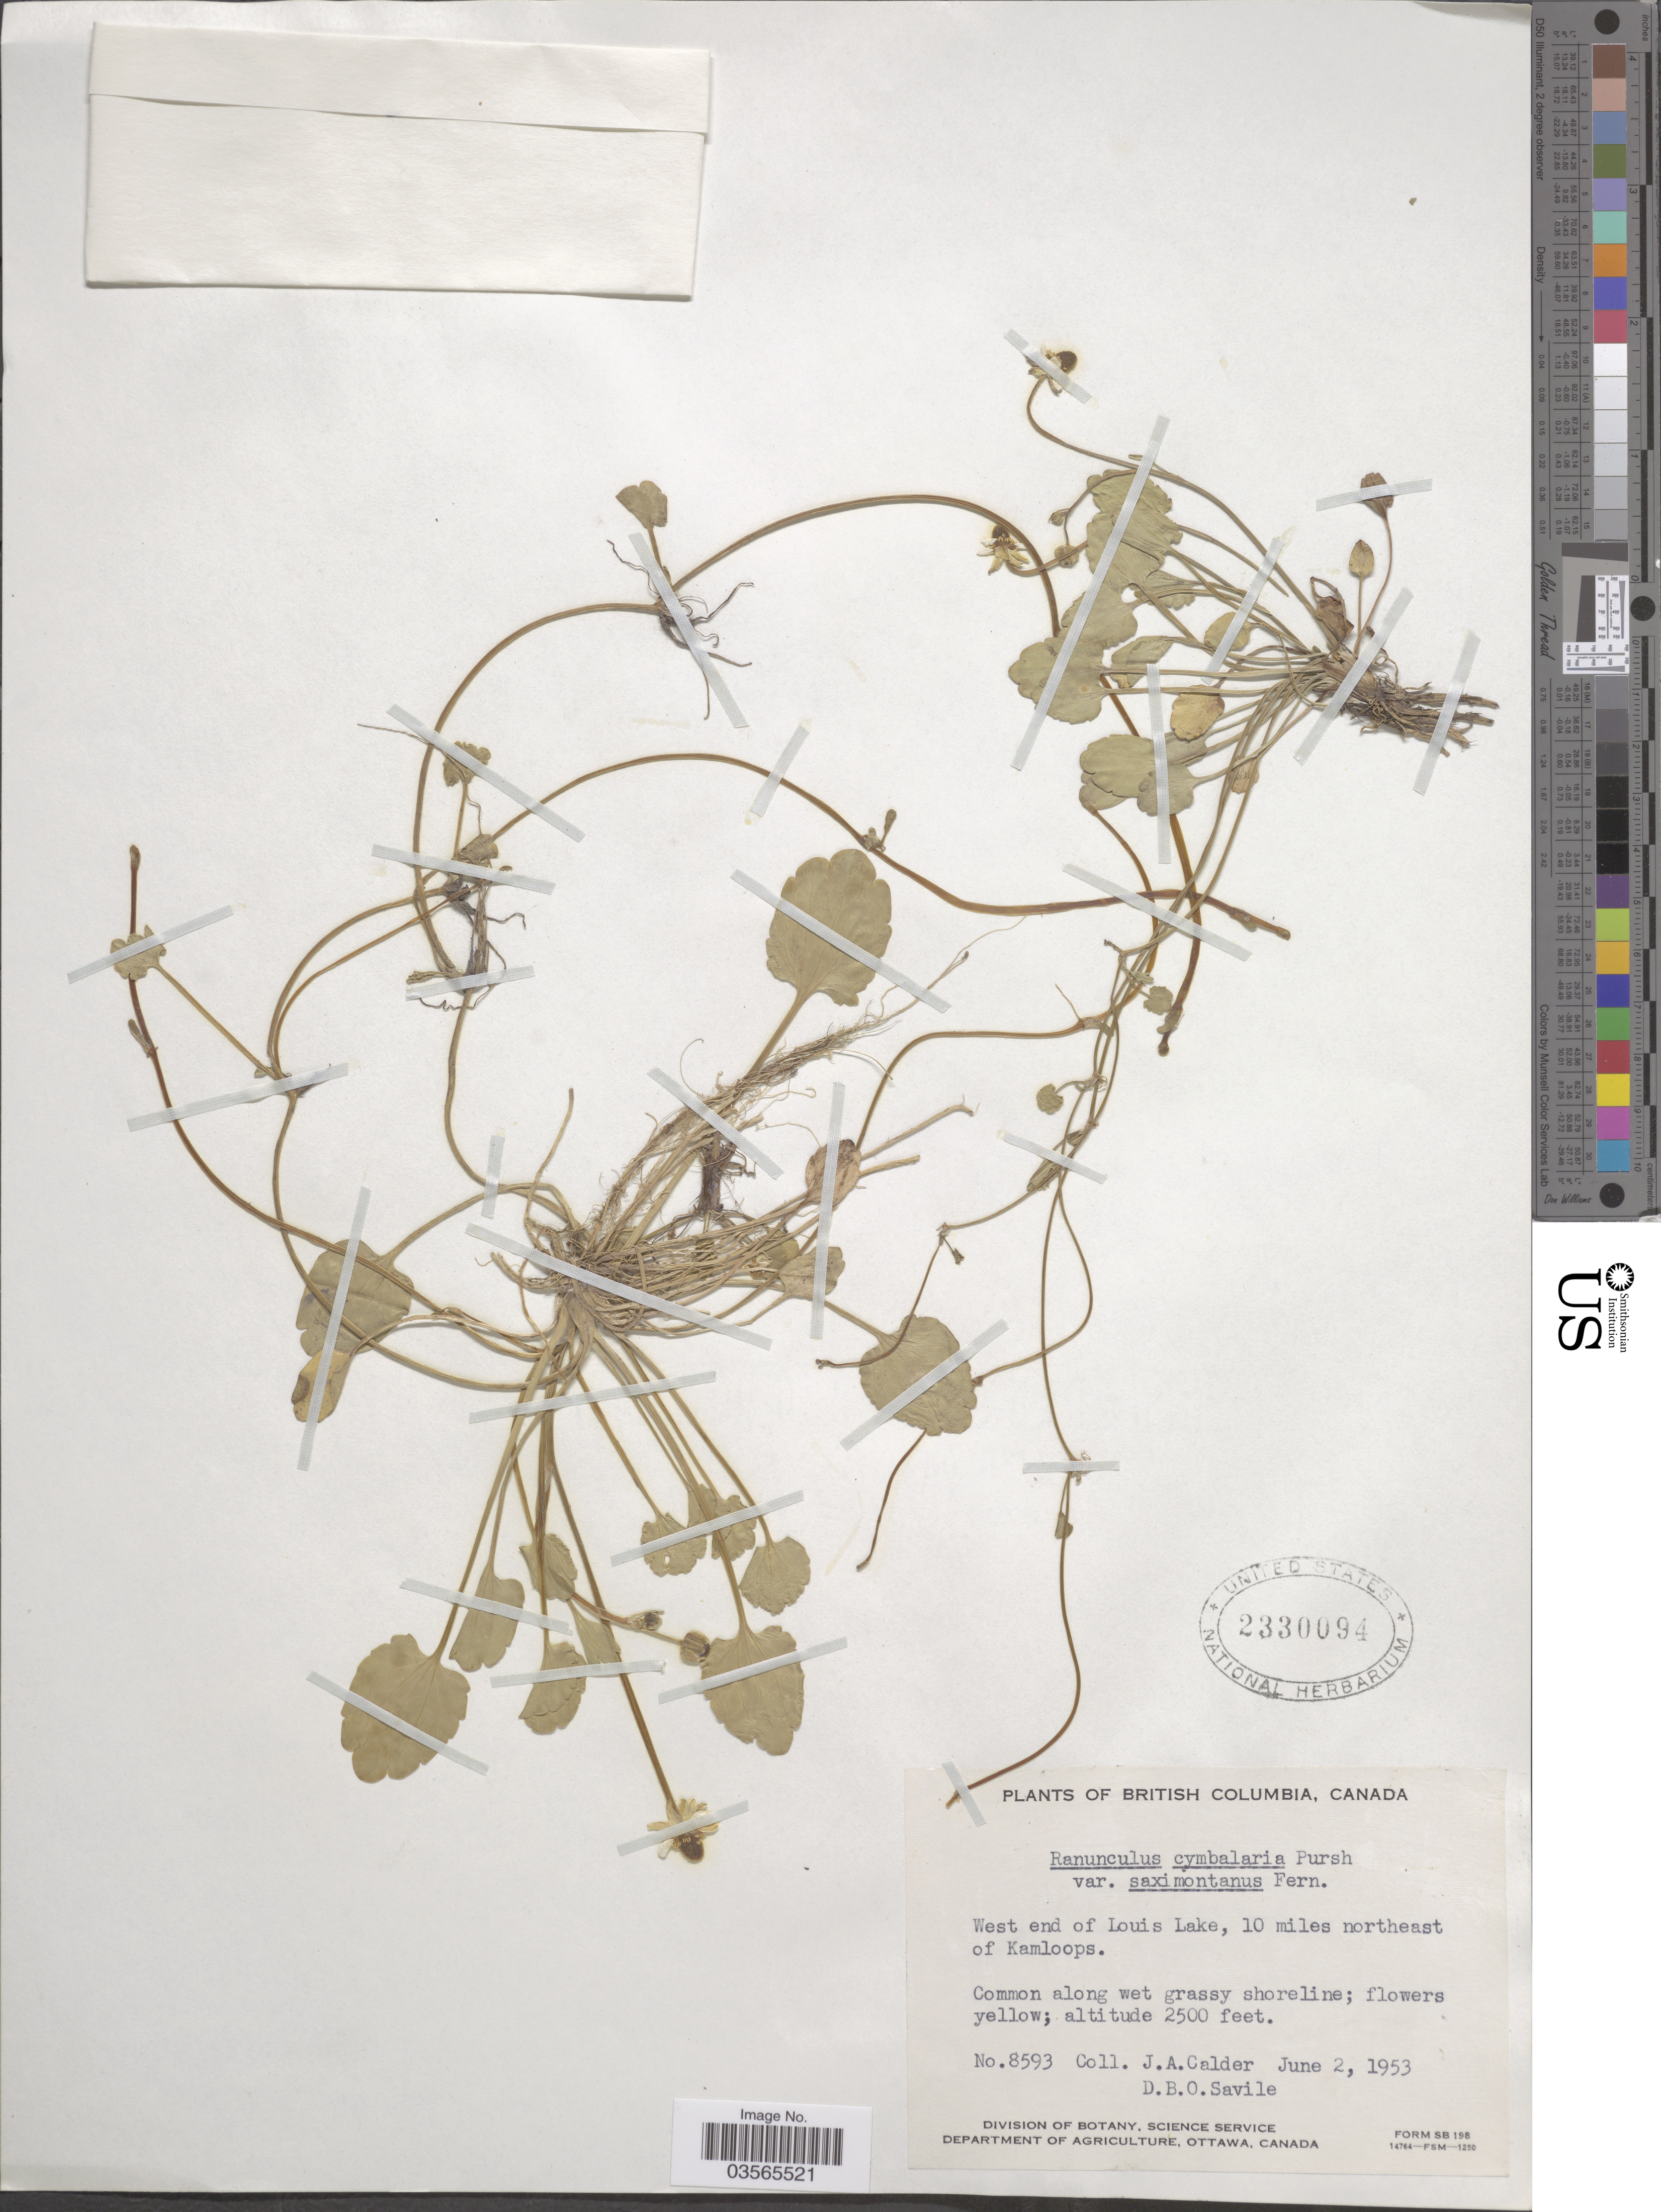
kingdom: Plantae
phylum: Tracheophyta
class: Magnoliopsida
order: Ranunculales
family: Ranunculaceae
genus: Halerpestes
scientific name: Halerpestes cymbalaria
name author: (Pursh) Greene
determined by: Strong, M. T., (US), Smithsonian Institution - National Museum of Natural History (UNITED STATES)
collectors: J. A. Calder & D. Savile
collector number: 8593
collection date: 1953-06-02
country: Canada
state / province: British Columbia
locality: West end of Louis Lake, 10 miles northeast of Kamloops.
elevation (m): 762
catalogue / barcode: US 2330094